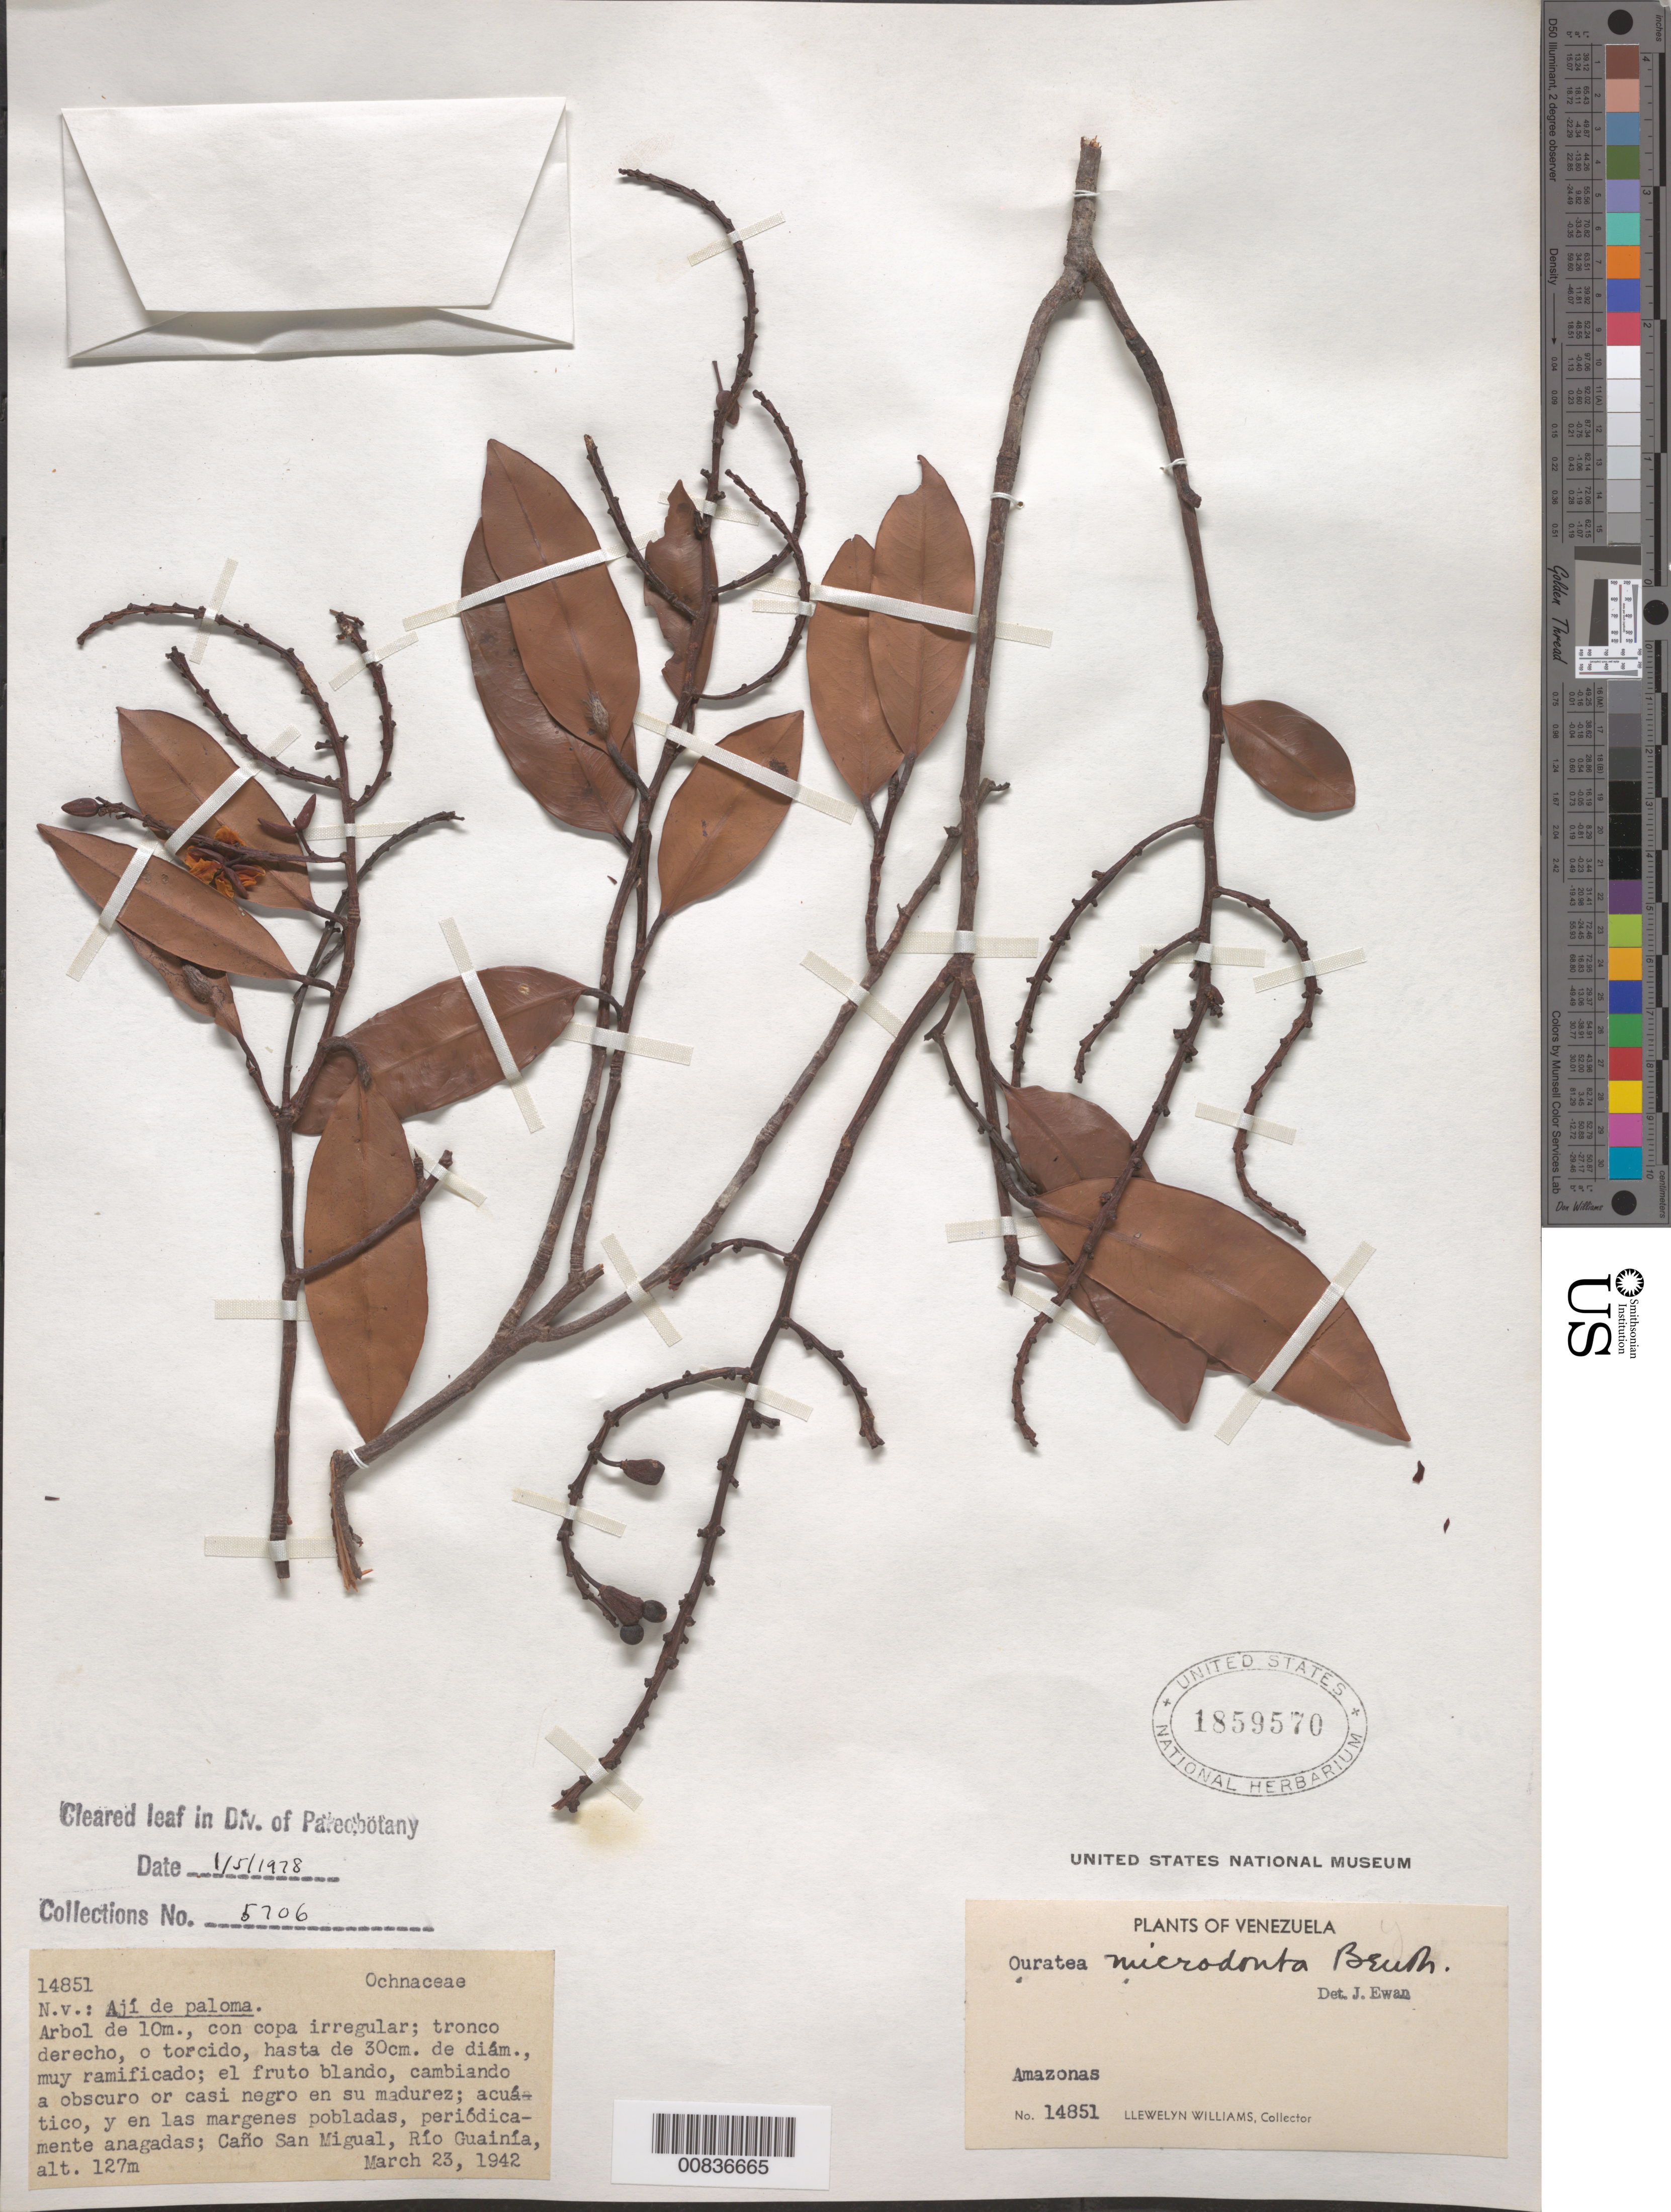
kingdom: Plantae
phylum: Tracheophyta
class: Magnoliopsida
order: Malpighiales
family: Ochnaceae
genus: Ouratea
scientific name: Ouratea microdonta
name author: Benth.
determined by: Ewan, J. A.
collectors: Ll. Williams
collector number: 14851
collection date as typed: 23-Mar-42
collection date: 1942-03-23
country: Venezuela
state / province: Amazonas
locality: Caño San Miguel, Río Guainía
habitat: Acuatico y en las margenes pobladas, periodicamente anagadas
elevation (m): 127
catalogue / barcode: US 1859570